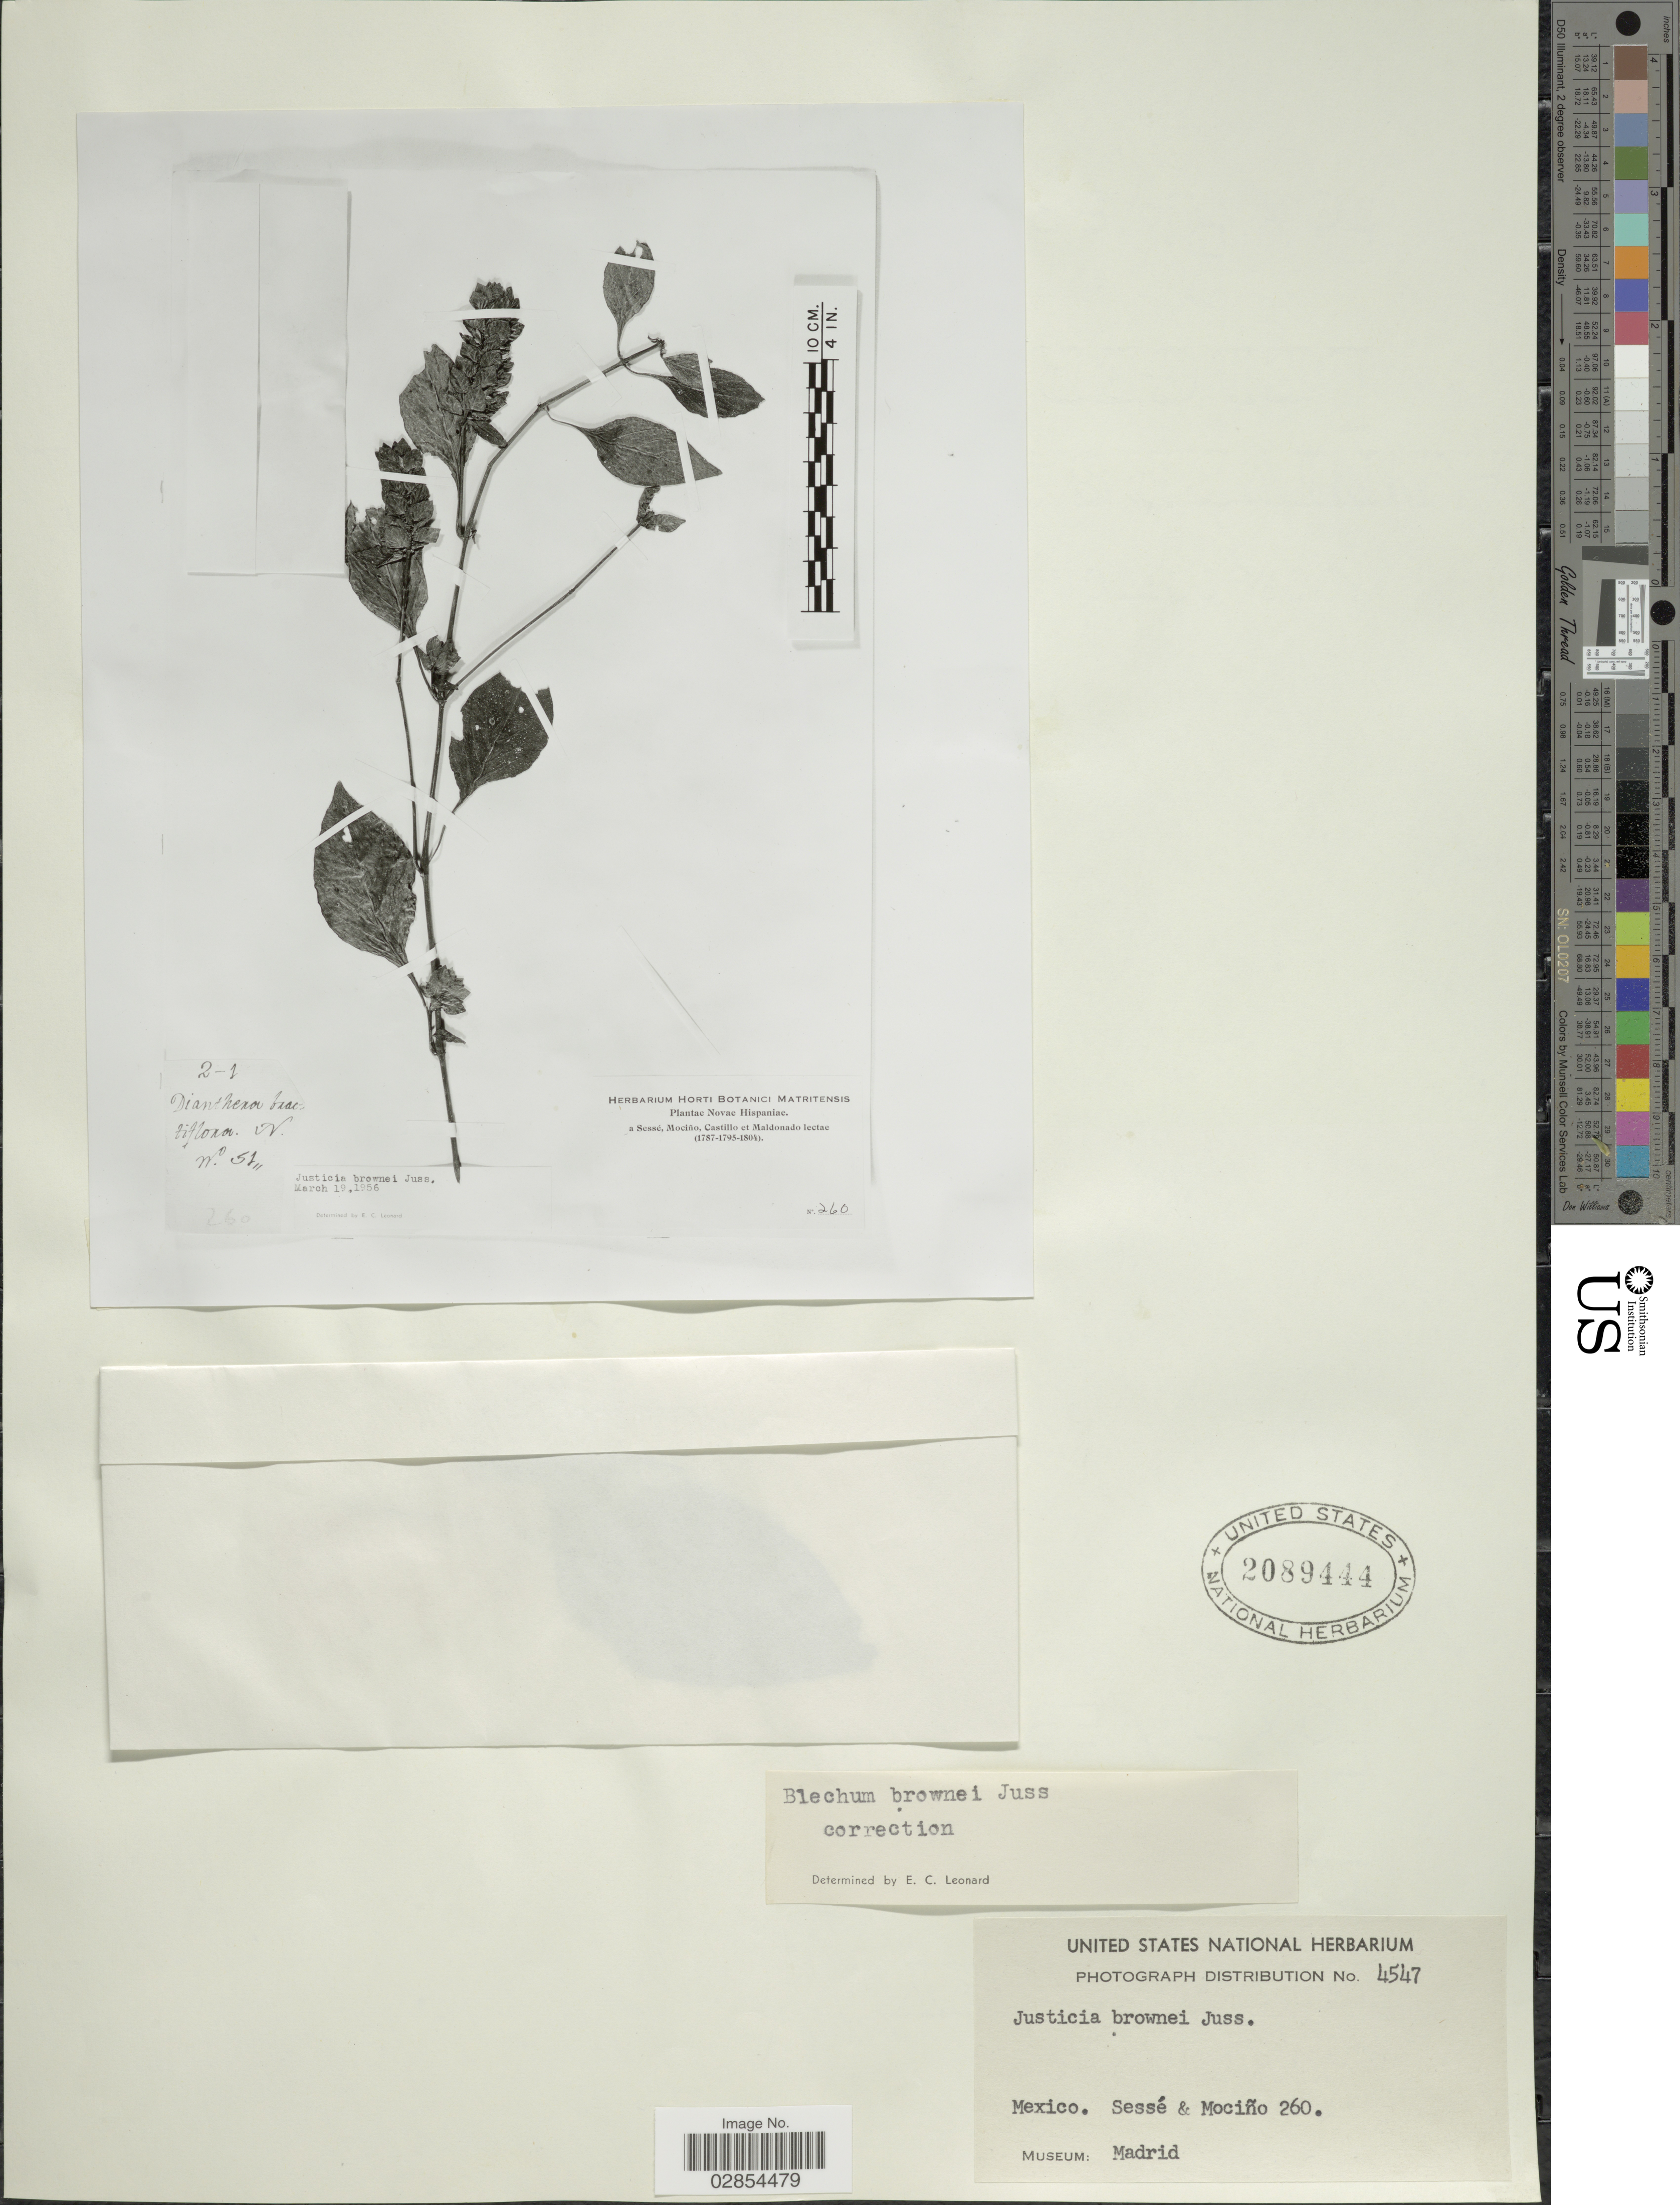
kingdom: Plantae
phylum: Tracheophyta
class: Magnoliopsida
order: Lamiales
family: Acanthaceae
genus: Blechum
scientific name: Blechum brownei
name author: Juss.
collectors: Sessé, --, Mociño, Castillo, -- & Maldonado, --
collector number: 260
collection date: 1787/1804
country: Mexico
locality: Novae Hispaniae.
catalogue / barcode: US 2089444